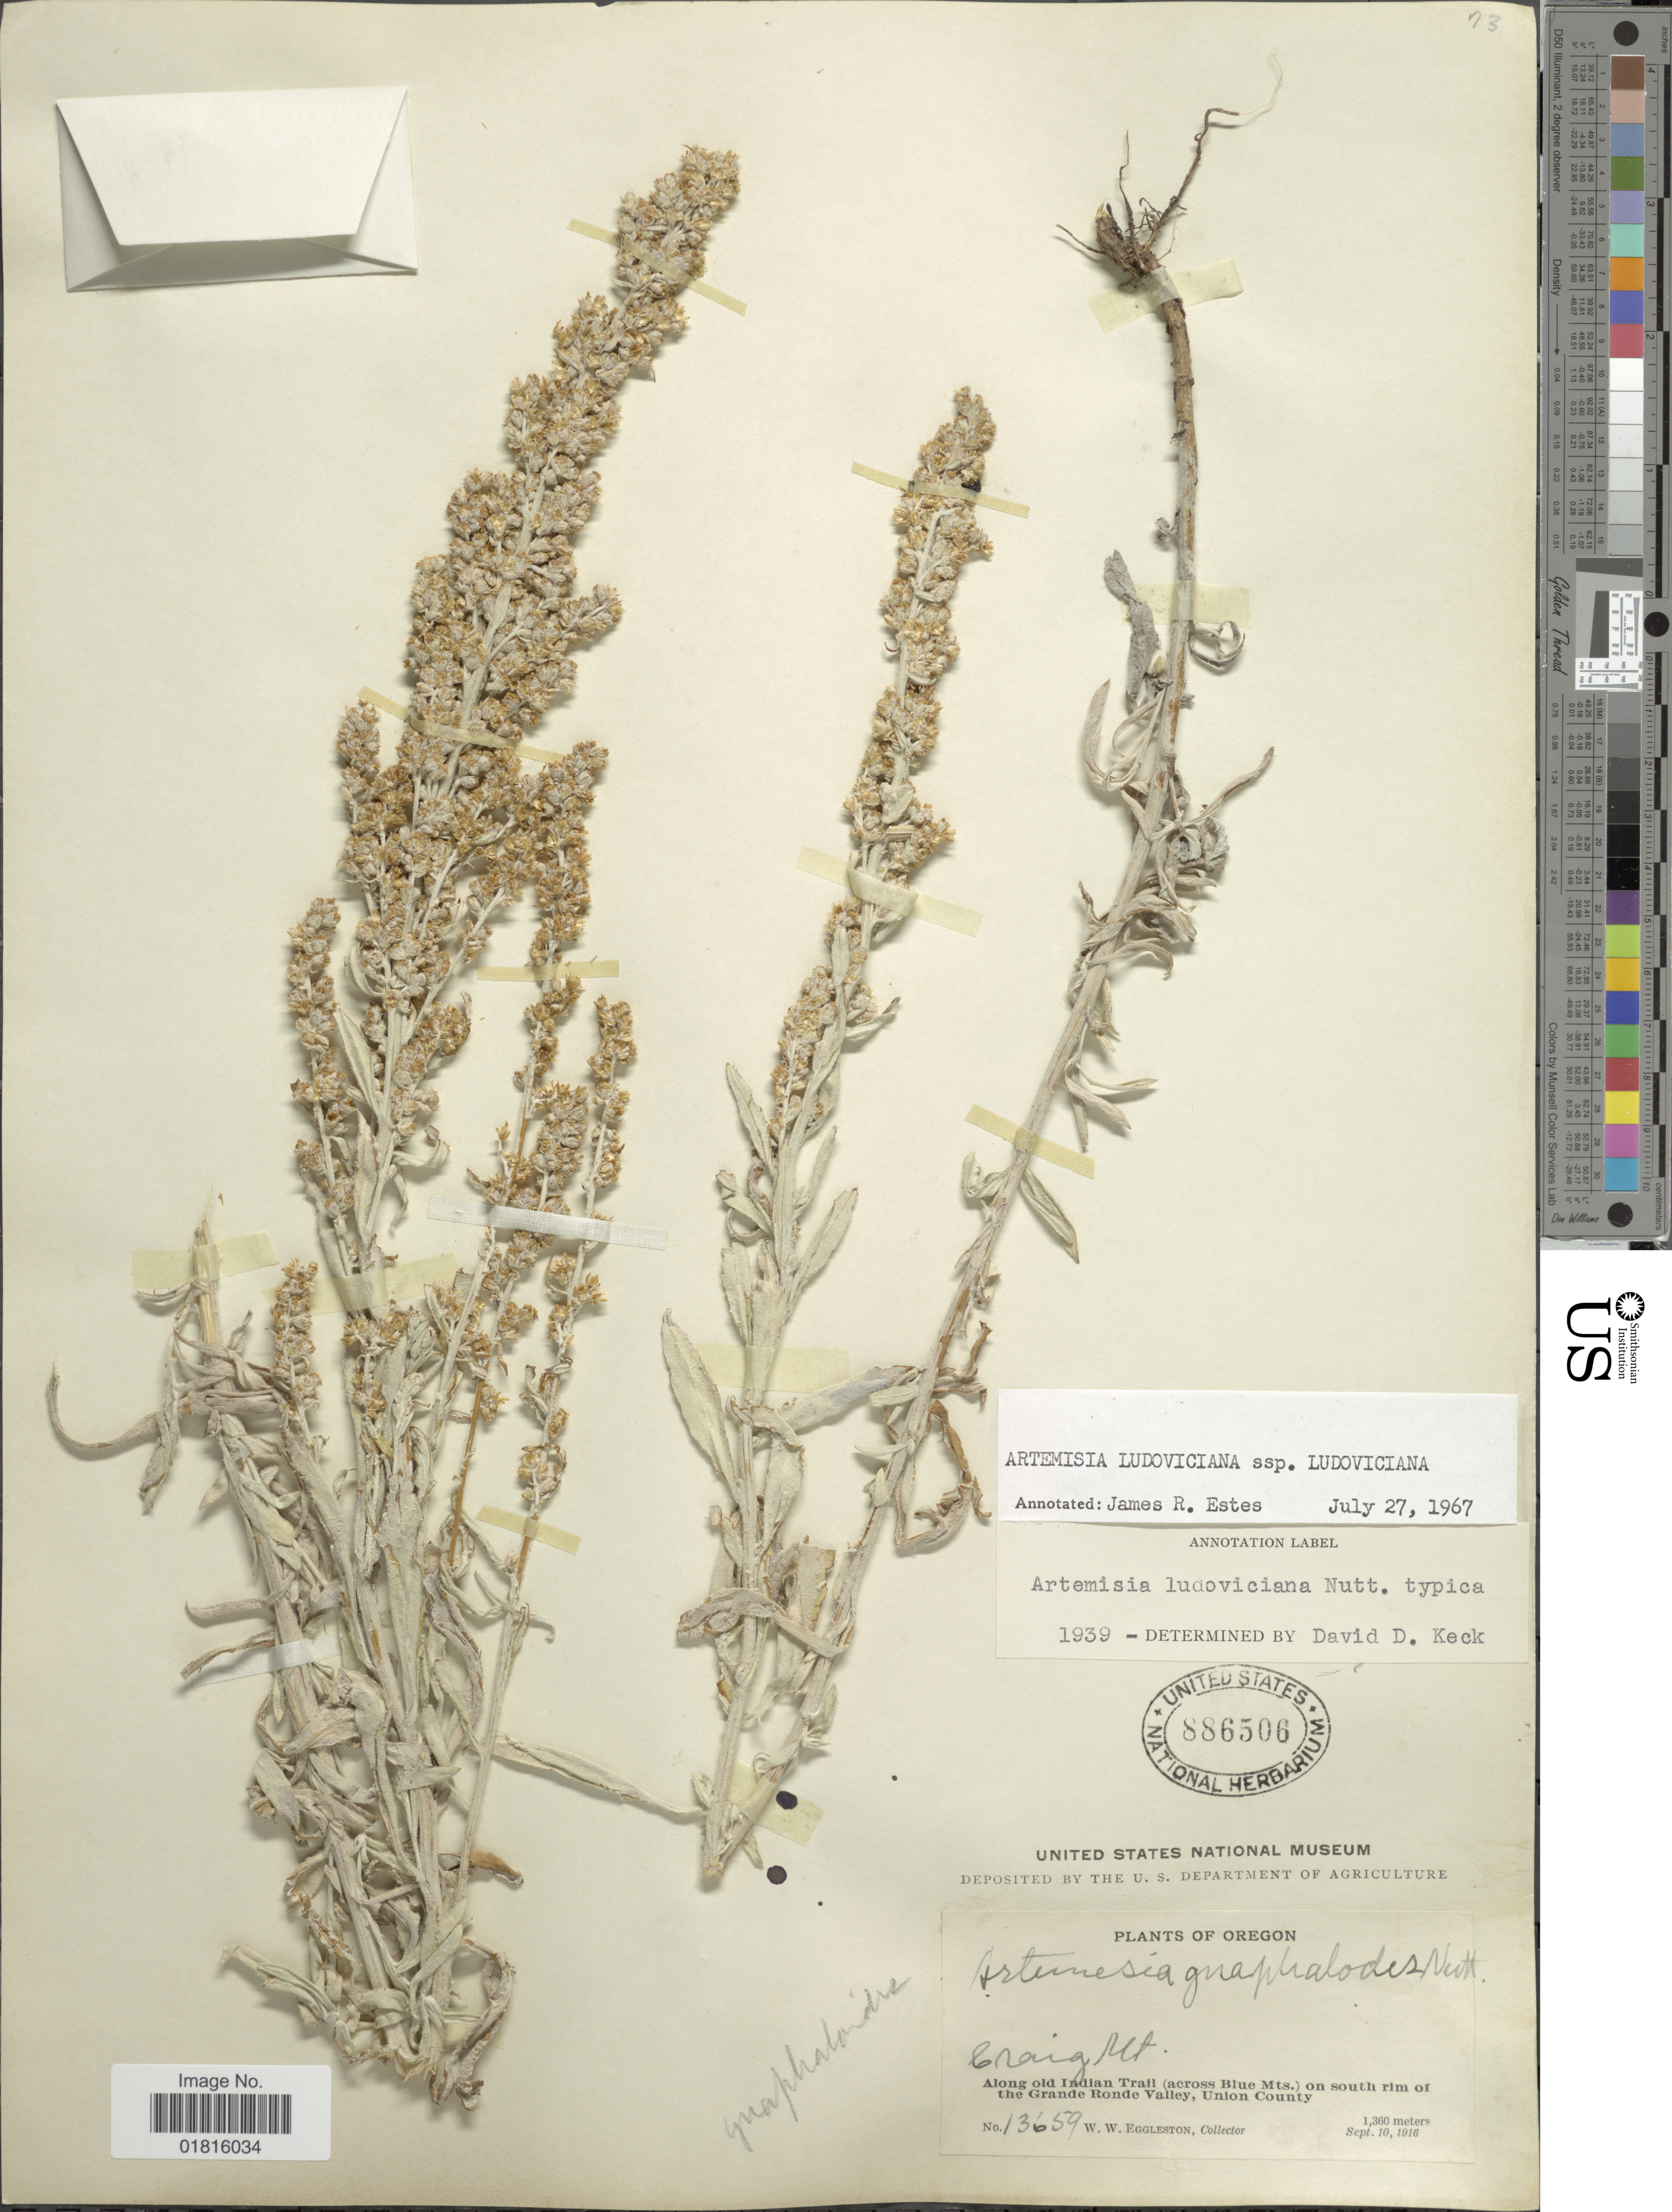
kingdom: Plantae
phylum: Tracheophyta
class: Magnoliopsida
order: Asterales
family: Asteraceae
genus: Artemisia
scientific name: Artemisia ludoviciana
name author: Nutt.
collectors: W. W. Eggleston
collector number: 13659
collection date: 1916-09-10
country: United States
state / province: Oregon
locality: Craig Mt., Along old Indian Trail (across Blue Mts.) on south rim of the Grande Ronde Valley, Union County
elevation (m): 1360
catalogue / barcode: US 886506